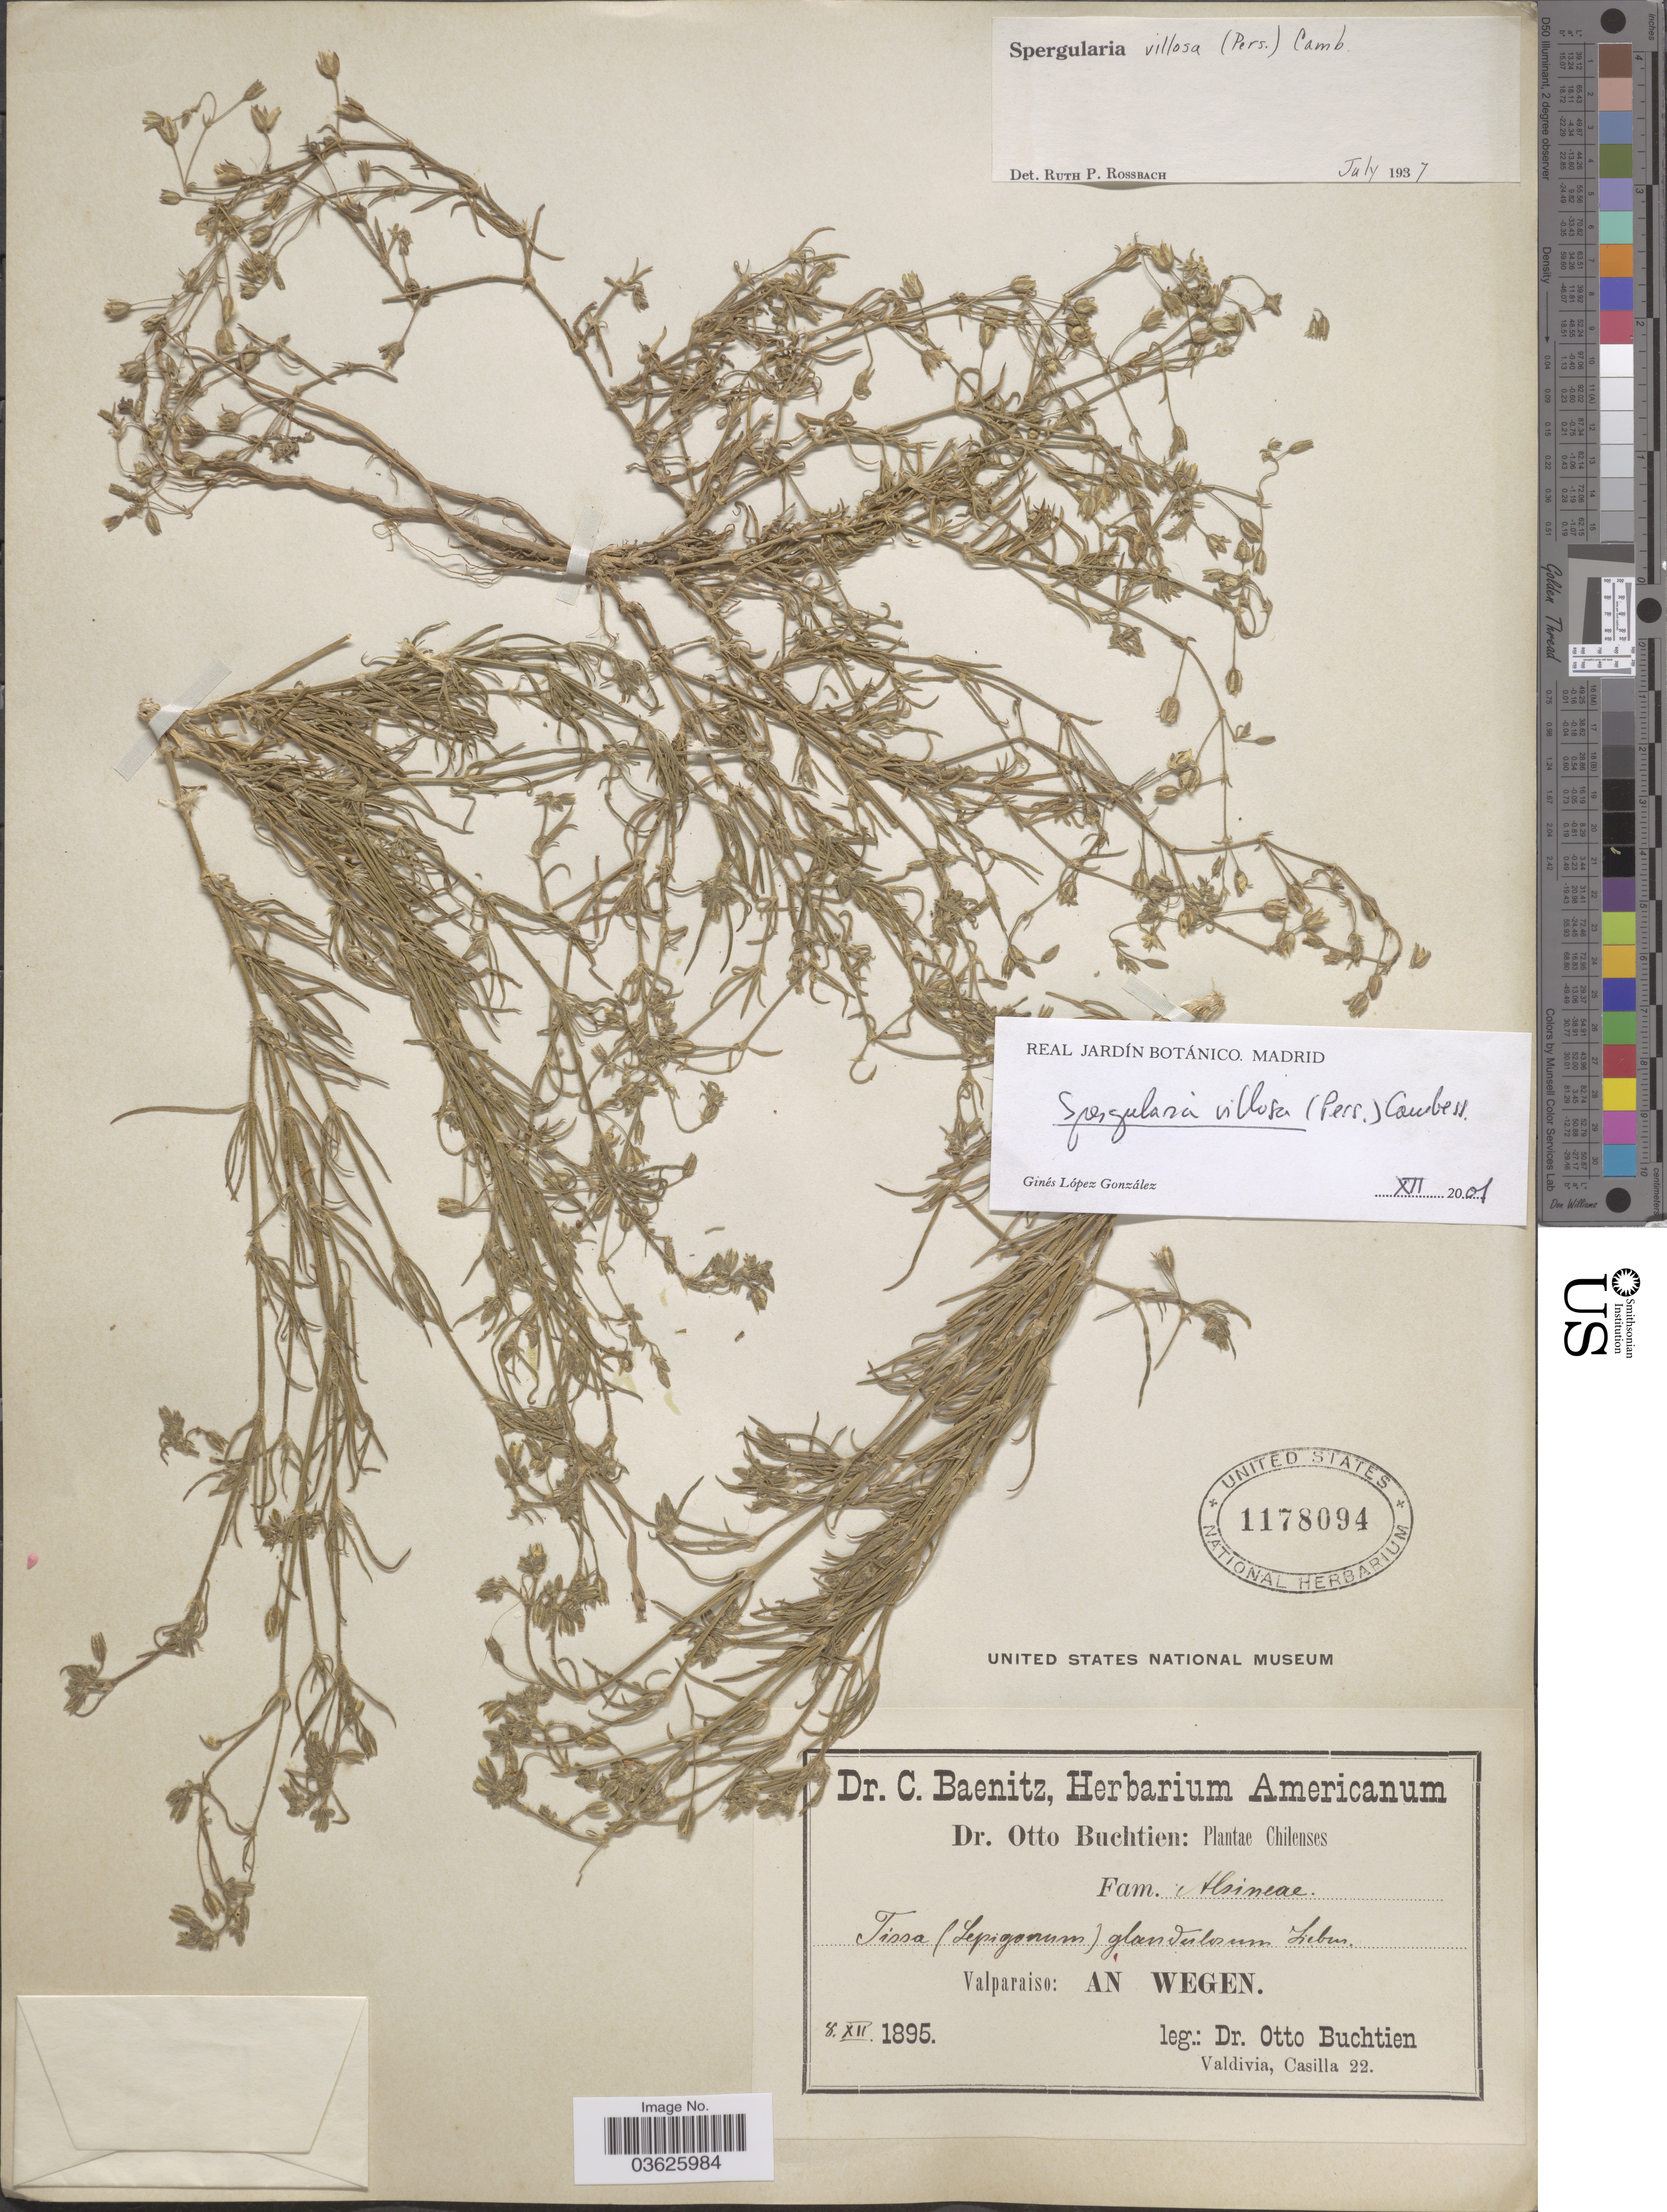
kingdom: Plantae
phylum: Tracheophyta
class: Magnoliopsida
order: Caryophyllales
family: Caryophyllaceae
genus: Spergularia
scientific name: Spergularia villosa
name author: (Pers.) Cambess.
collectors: O. Buchtien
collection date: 1895-12-08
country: Chile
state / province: Valparaíso (V)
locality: Valparaiso: An Wegen.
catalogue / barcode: US 1178094